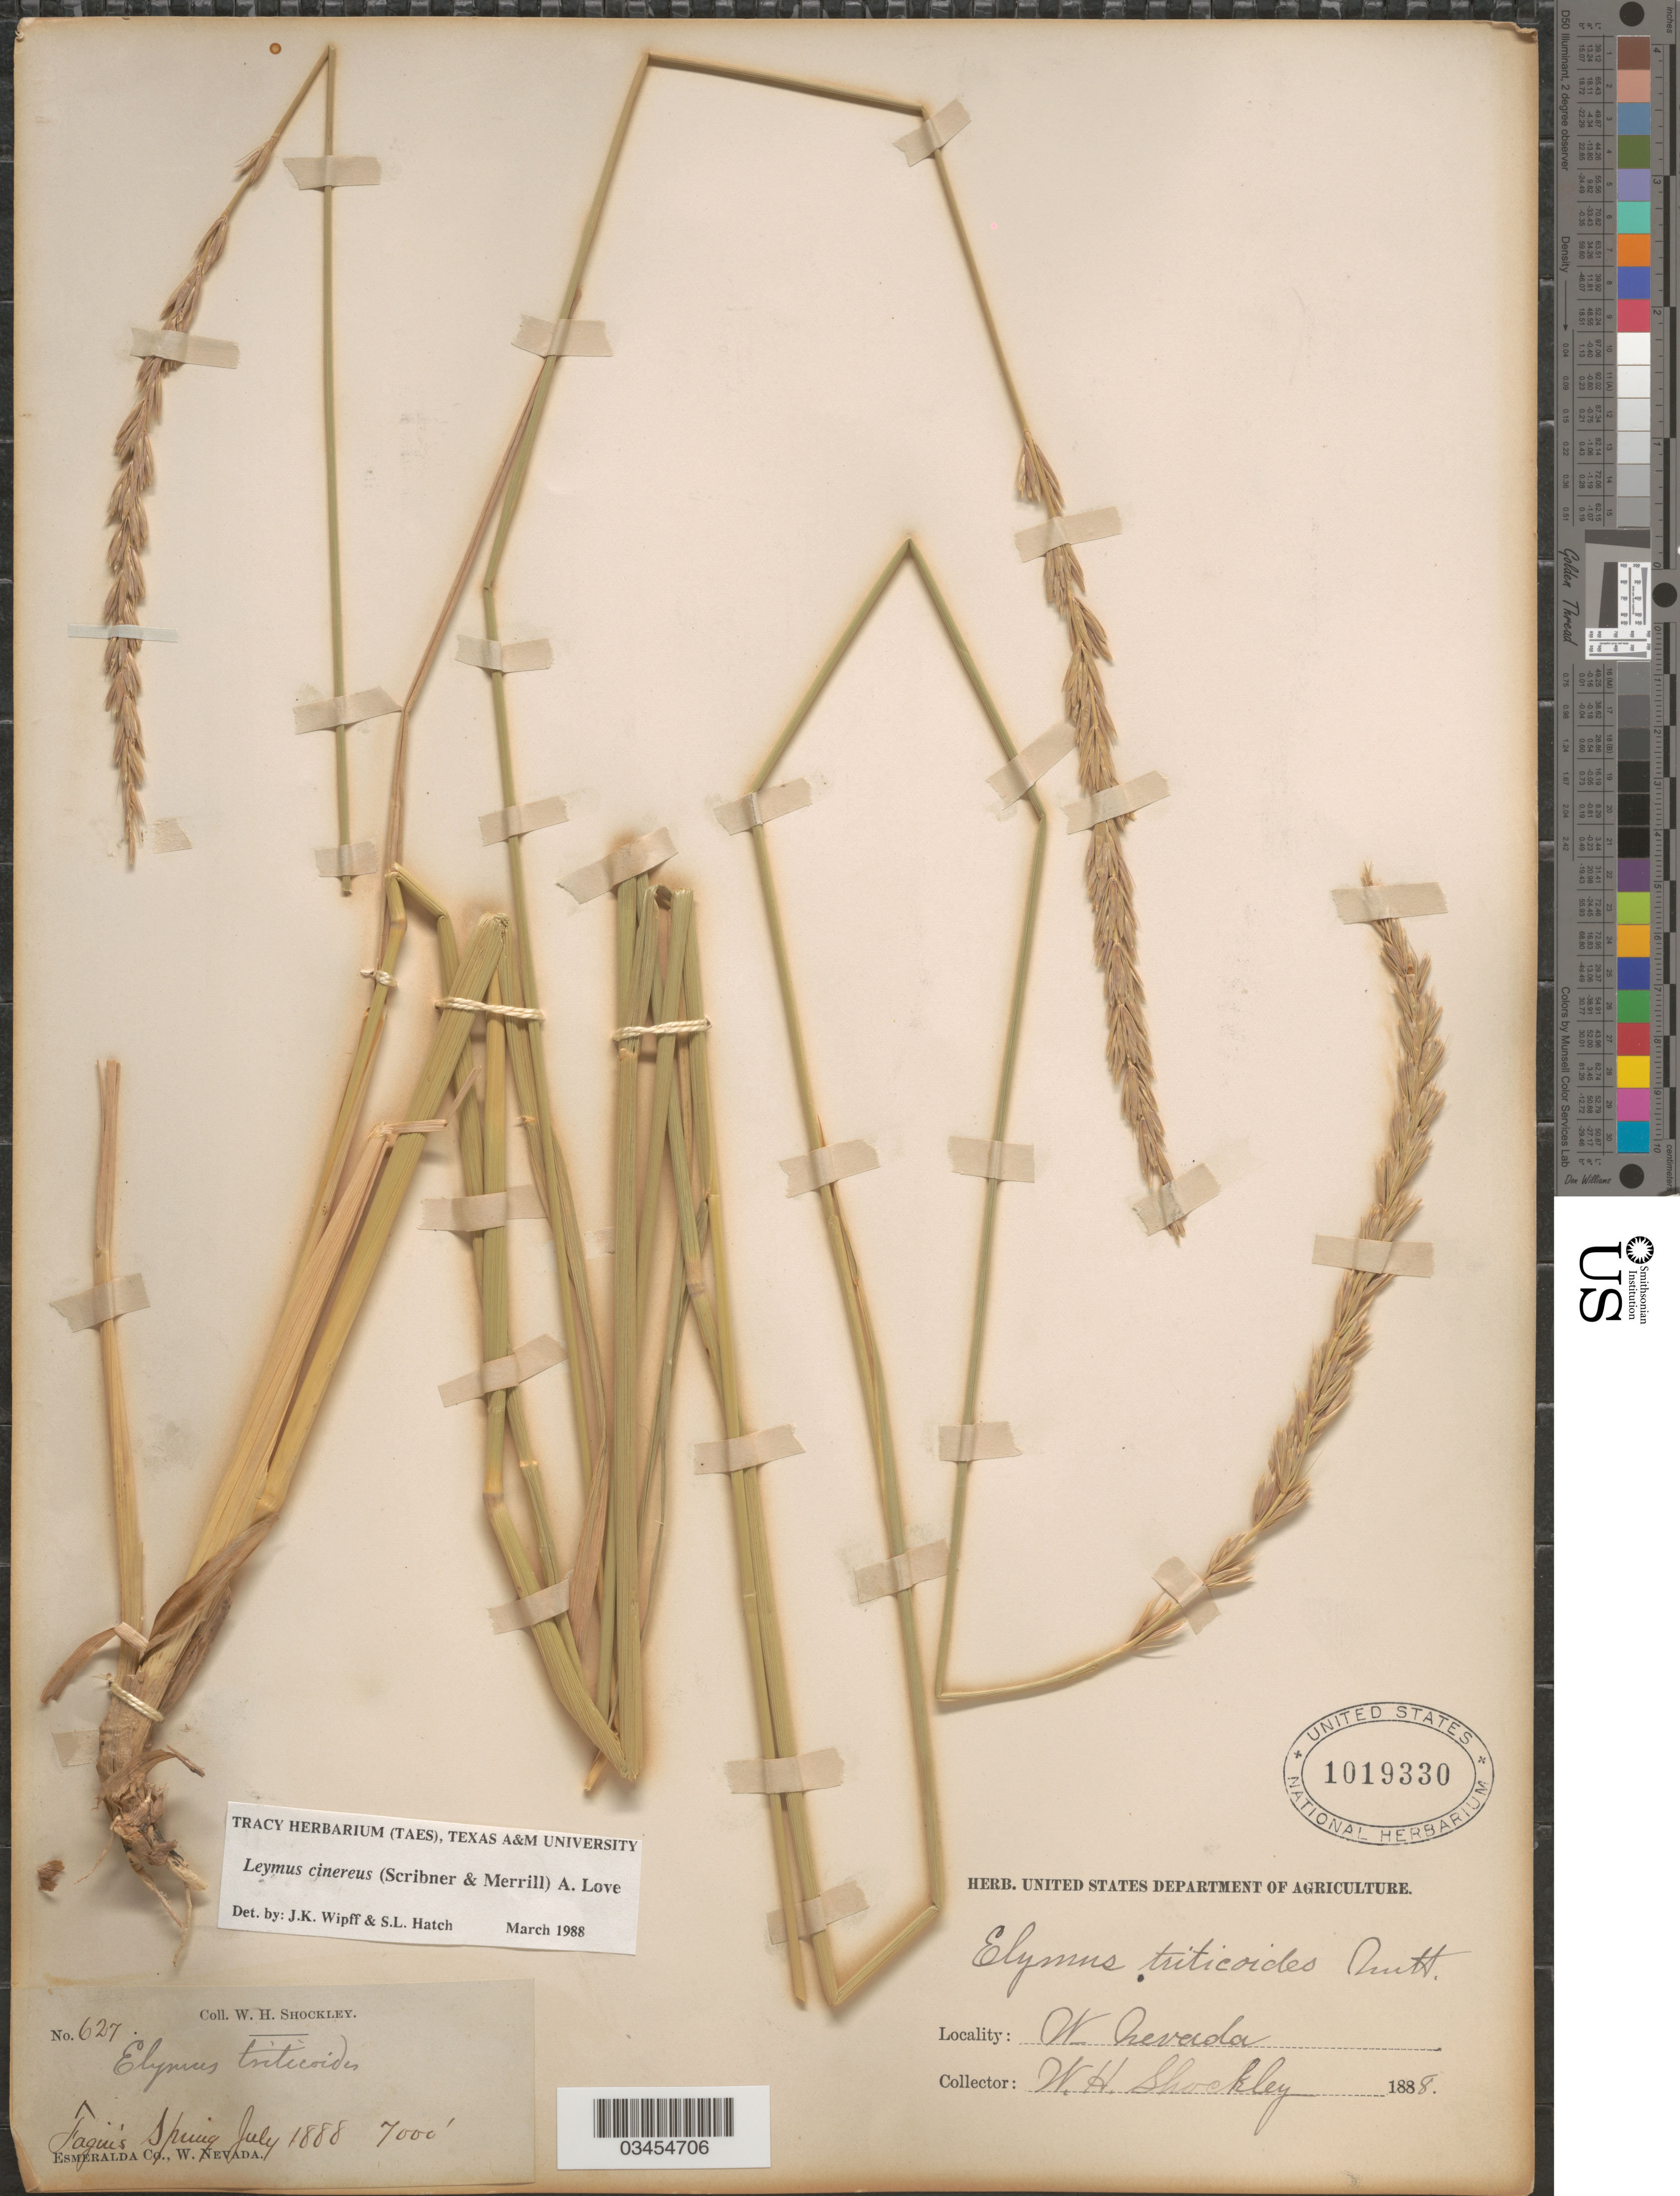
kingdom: Plantae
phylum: Tracheophyta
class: Liliopsida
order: Poales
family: Poaceae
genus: Leymus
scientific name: Leymus cinereus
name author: (Scribn. & Merr.) Á. Löve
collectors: W. Shockley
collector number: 627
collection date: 1888-07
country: United States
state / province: Nevada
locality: Faqin's [interpreted] Spring. Esmeralda Co., W. Nevada.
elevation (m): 2134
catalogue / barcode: US 1019330